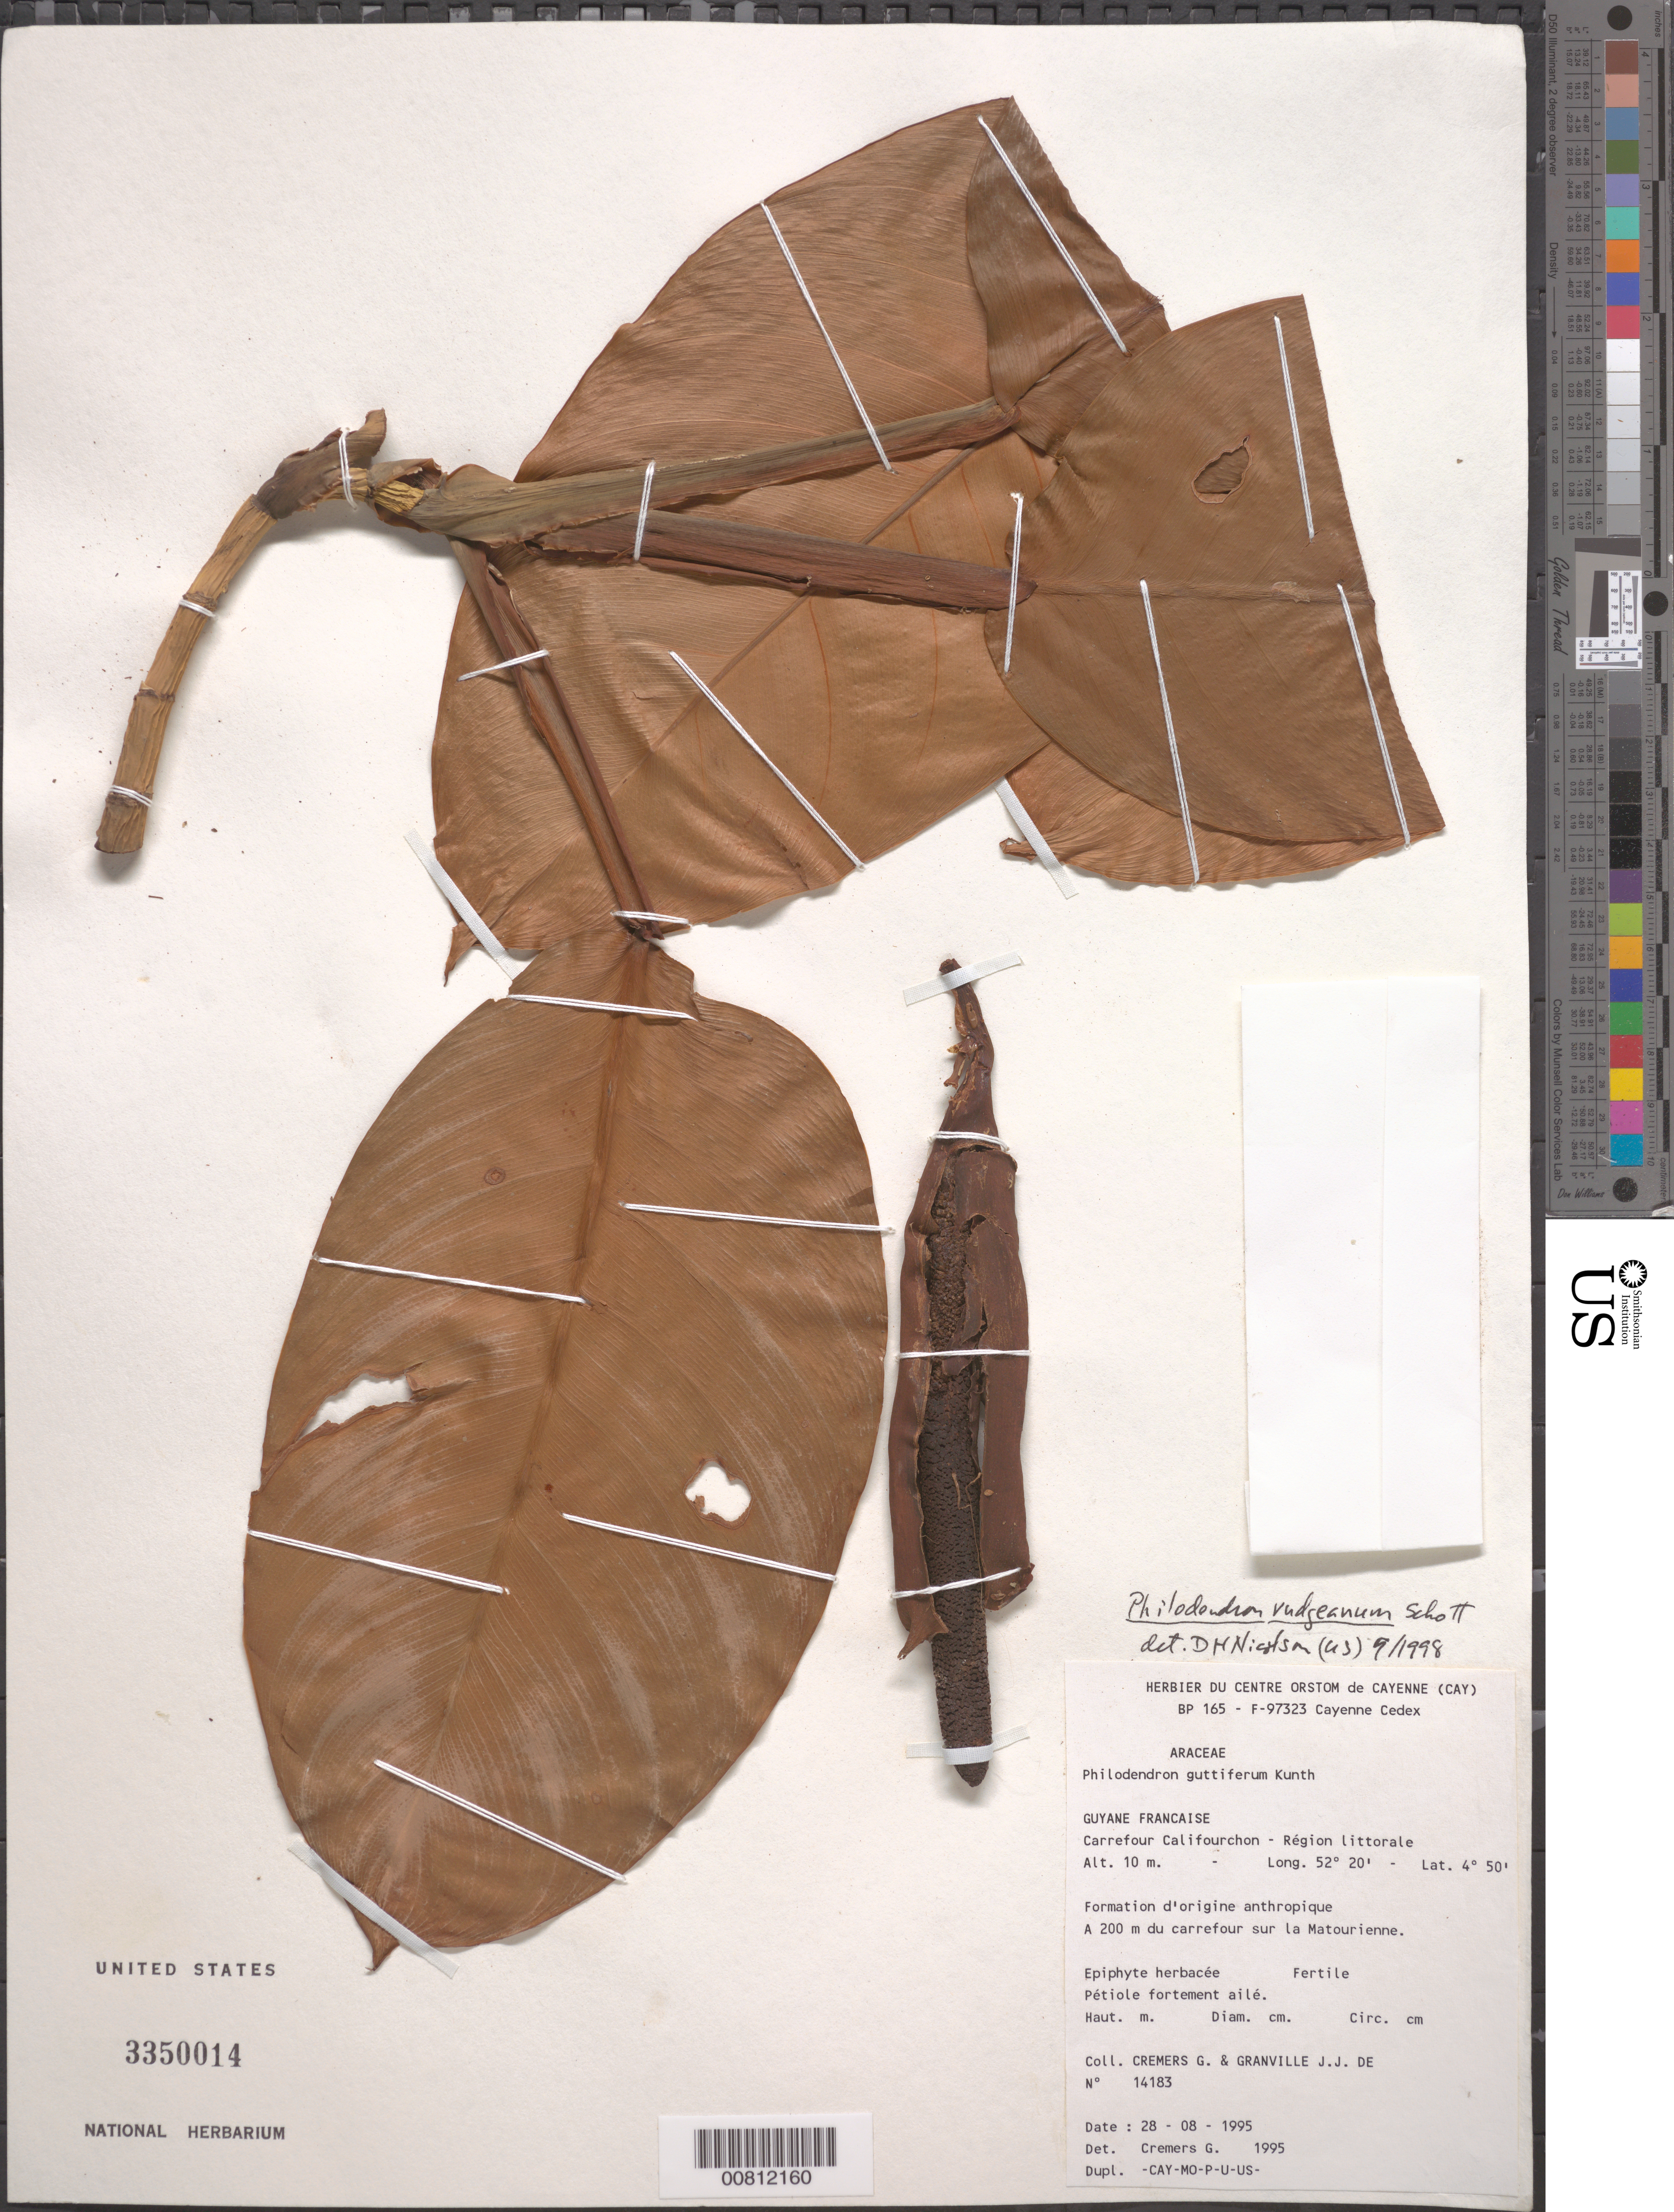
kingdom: Plantae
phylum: Tracheophyta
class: Liliopsida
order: Alismatales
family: Araceae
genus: Philodendron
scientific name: Philodendron rudgeanum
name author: Schott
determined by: Nicolson, Dan H.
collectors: G. Cremers & J.-J. de Granville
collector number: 14183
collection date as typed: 28-Aug-95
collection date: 1995-08-28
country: French Guiana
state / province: Cayenne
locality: Ile de Cayenne, Carrefour Califourchon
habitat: Forêt d'origine anthropique, Region littorale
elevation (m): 10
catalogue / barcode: US 3350014